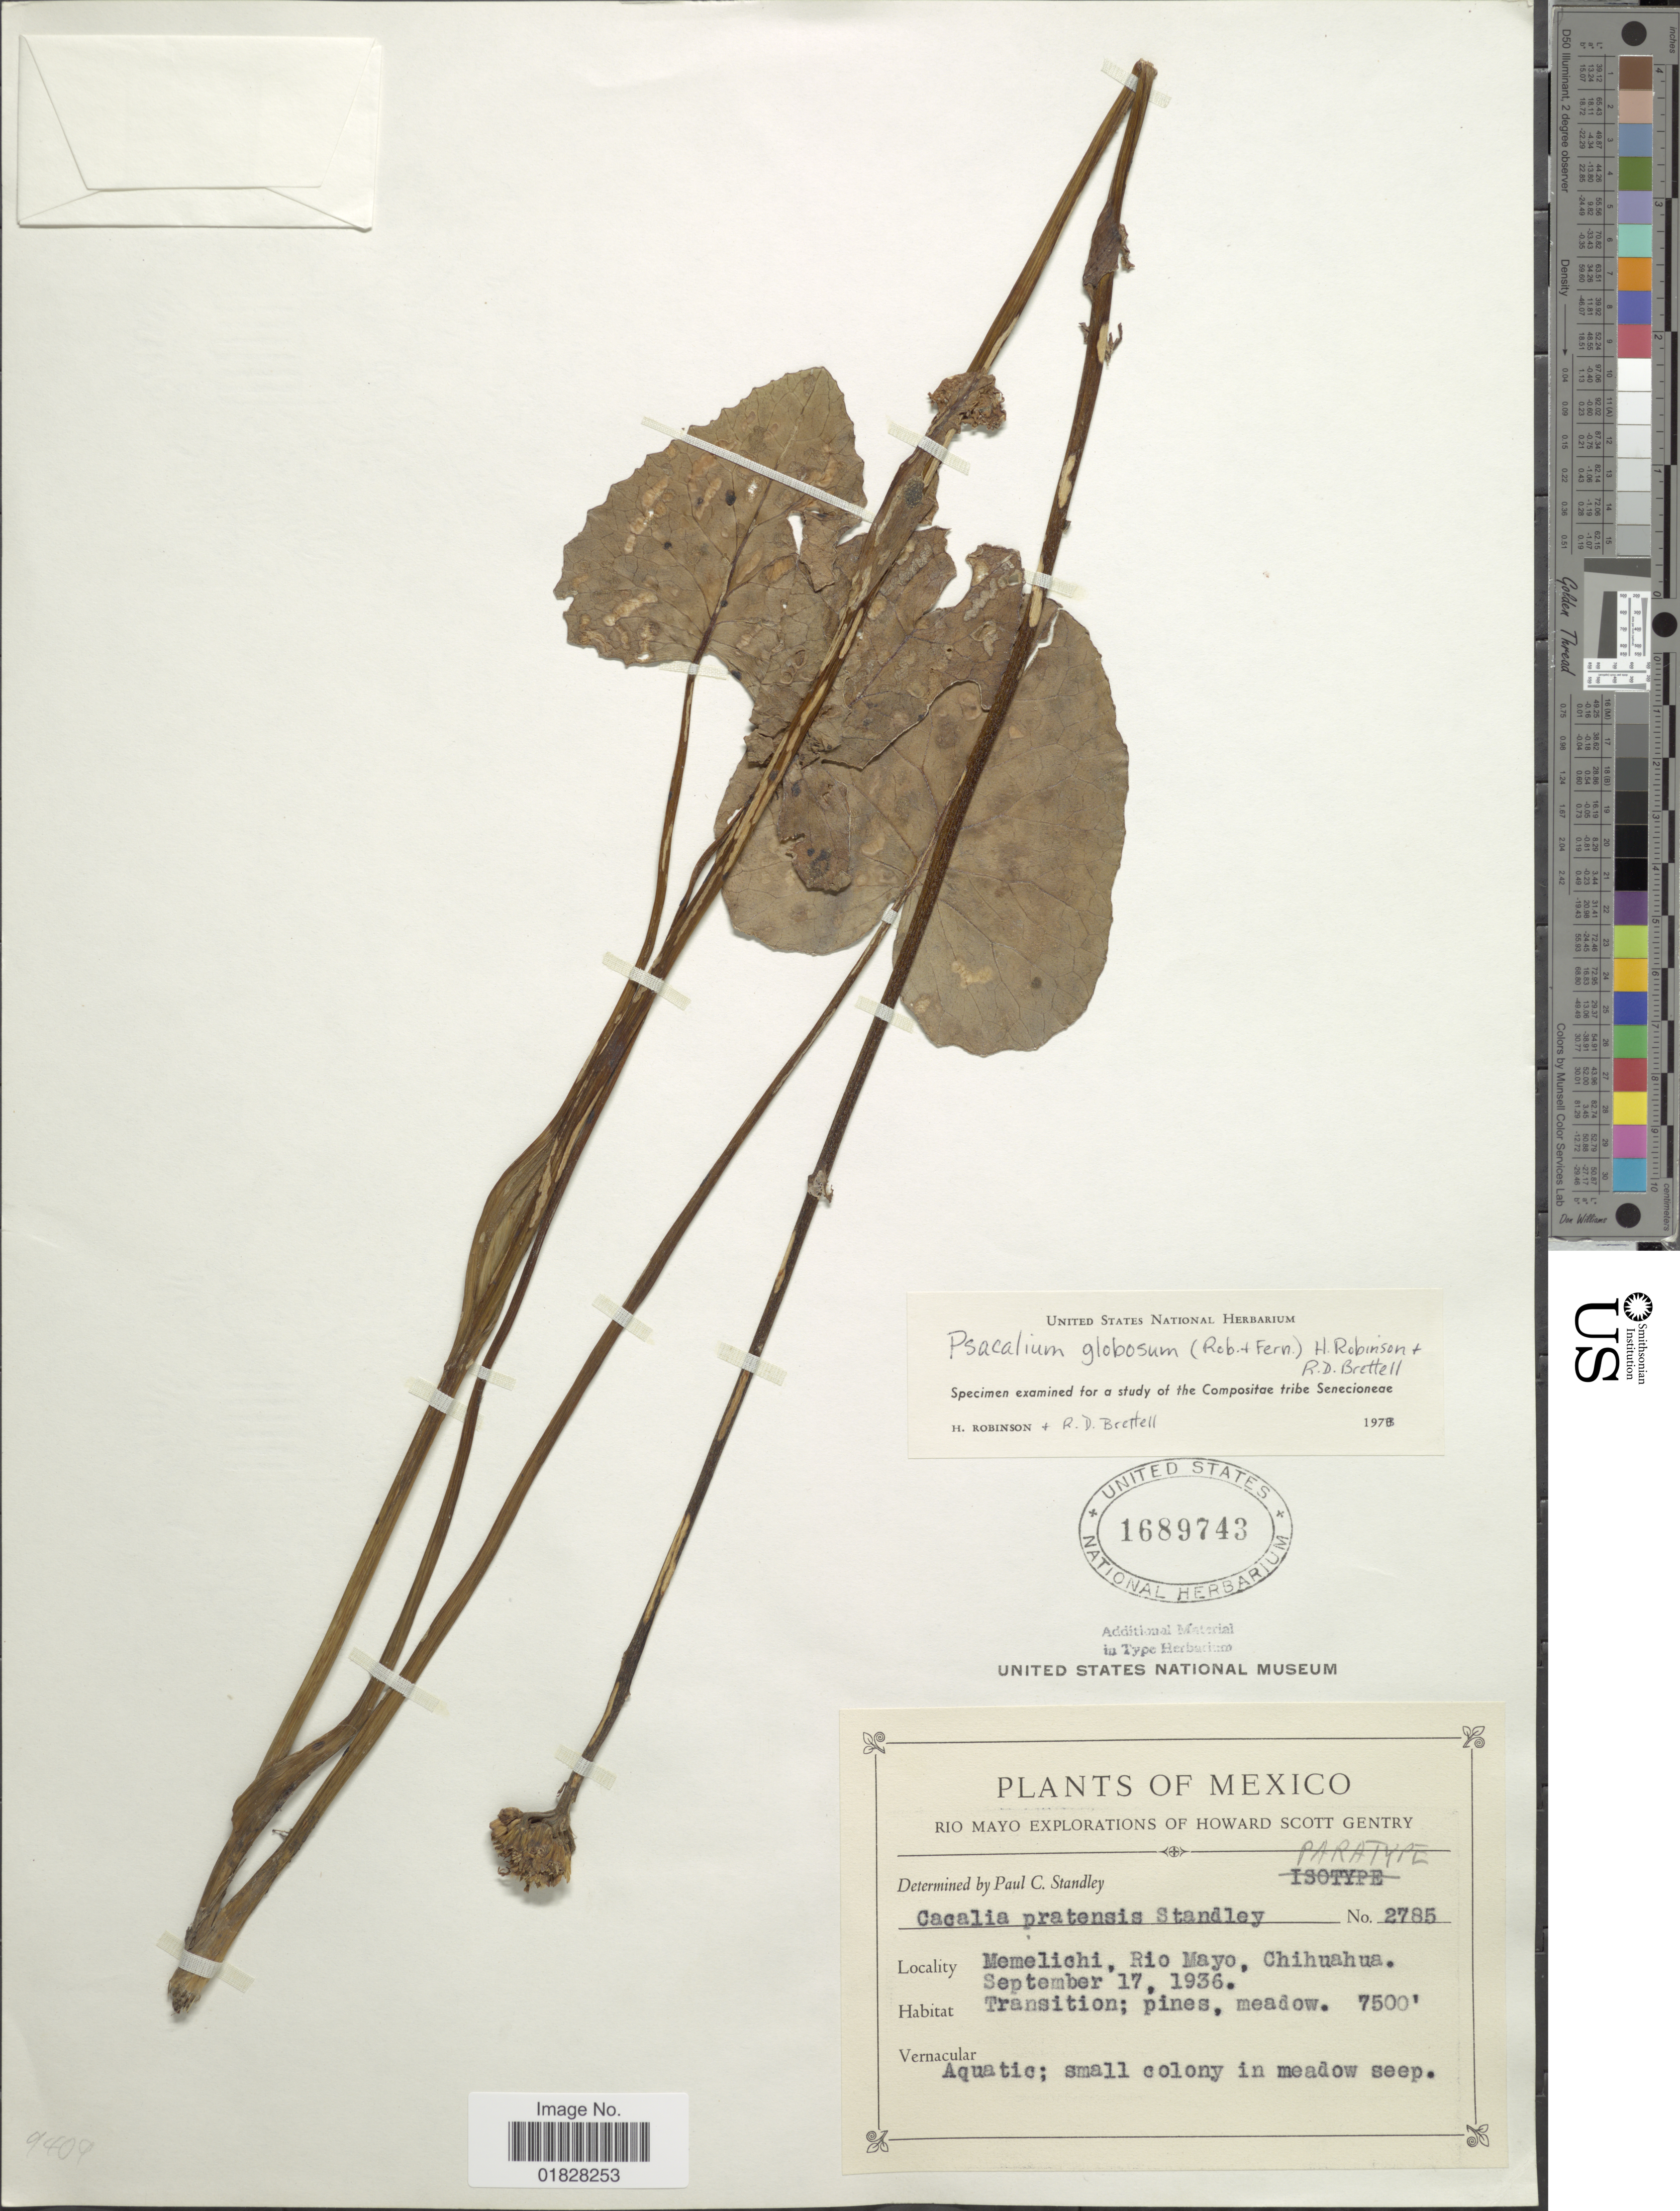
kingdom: Plantae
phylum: Tracheophyta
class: Magnoliopsida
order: Asterales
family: Asteraceae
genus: Psacalium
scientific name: Psacalium globosum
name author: (Rob. & Fernald) H. Rob. & Brettell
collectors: P. C. Standley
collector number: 2785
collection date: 1936-09-17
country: Mexico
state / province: Chihuahua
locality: Memelichi, Rio Mayo, Chihuahua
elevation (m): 2286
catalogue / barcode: US 1689743